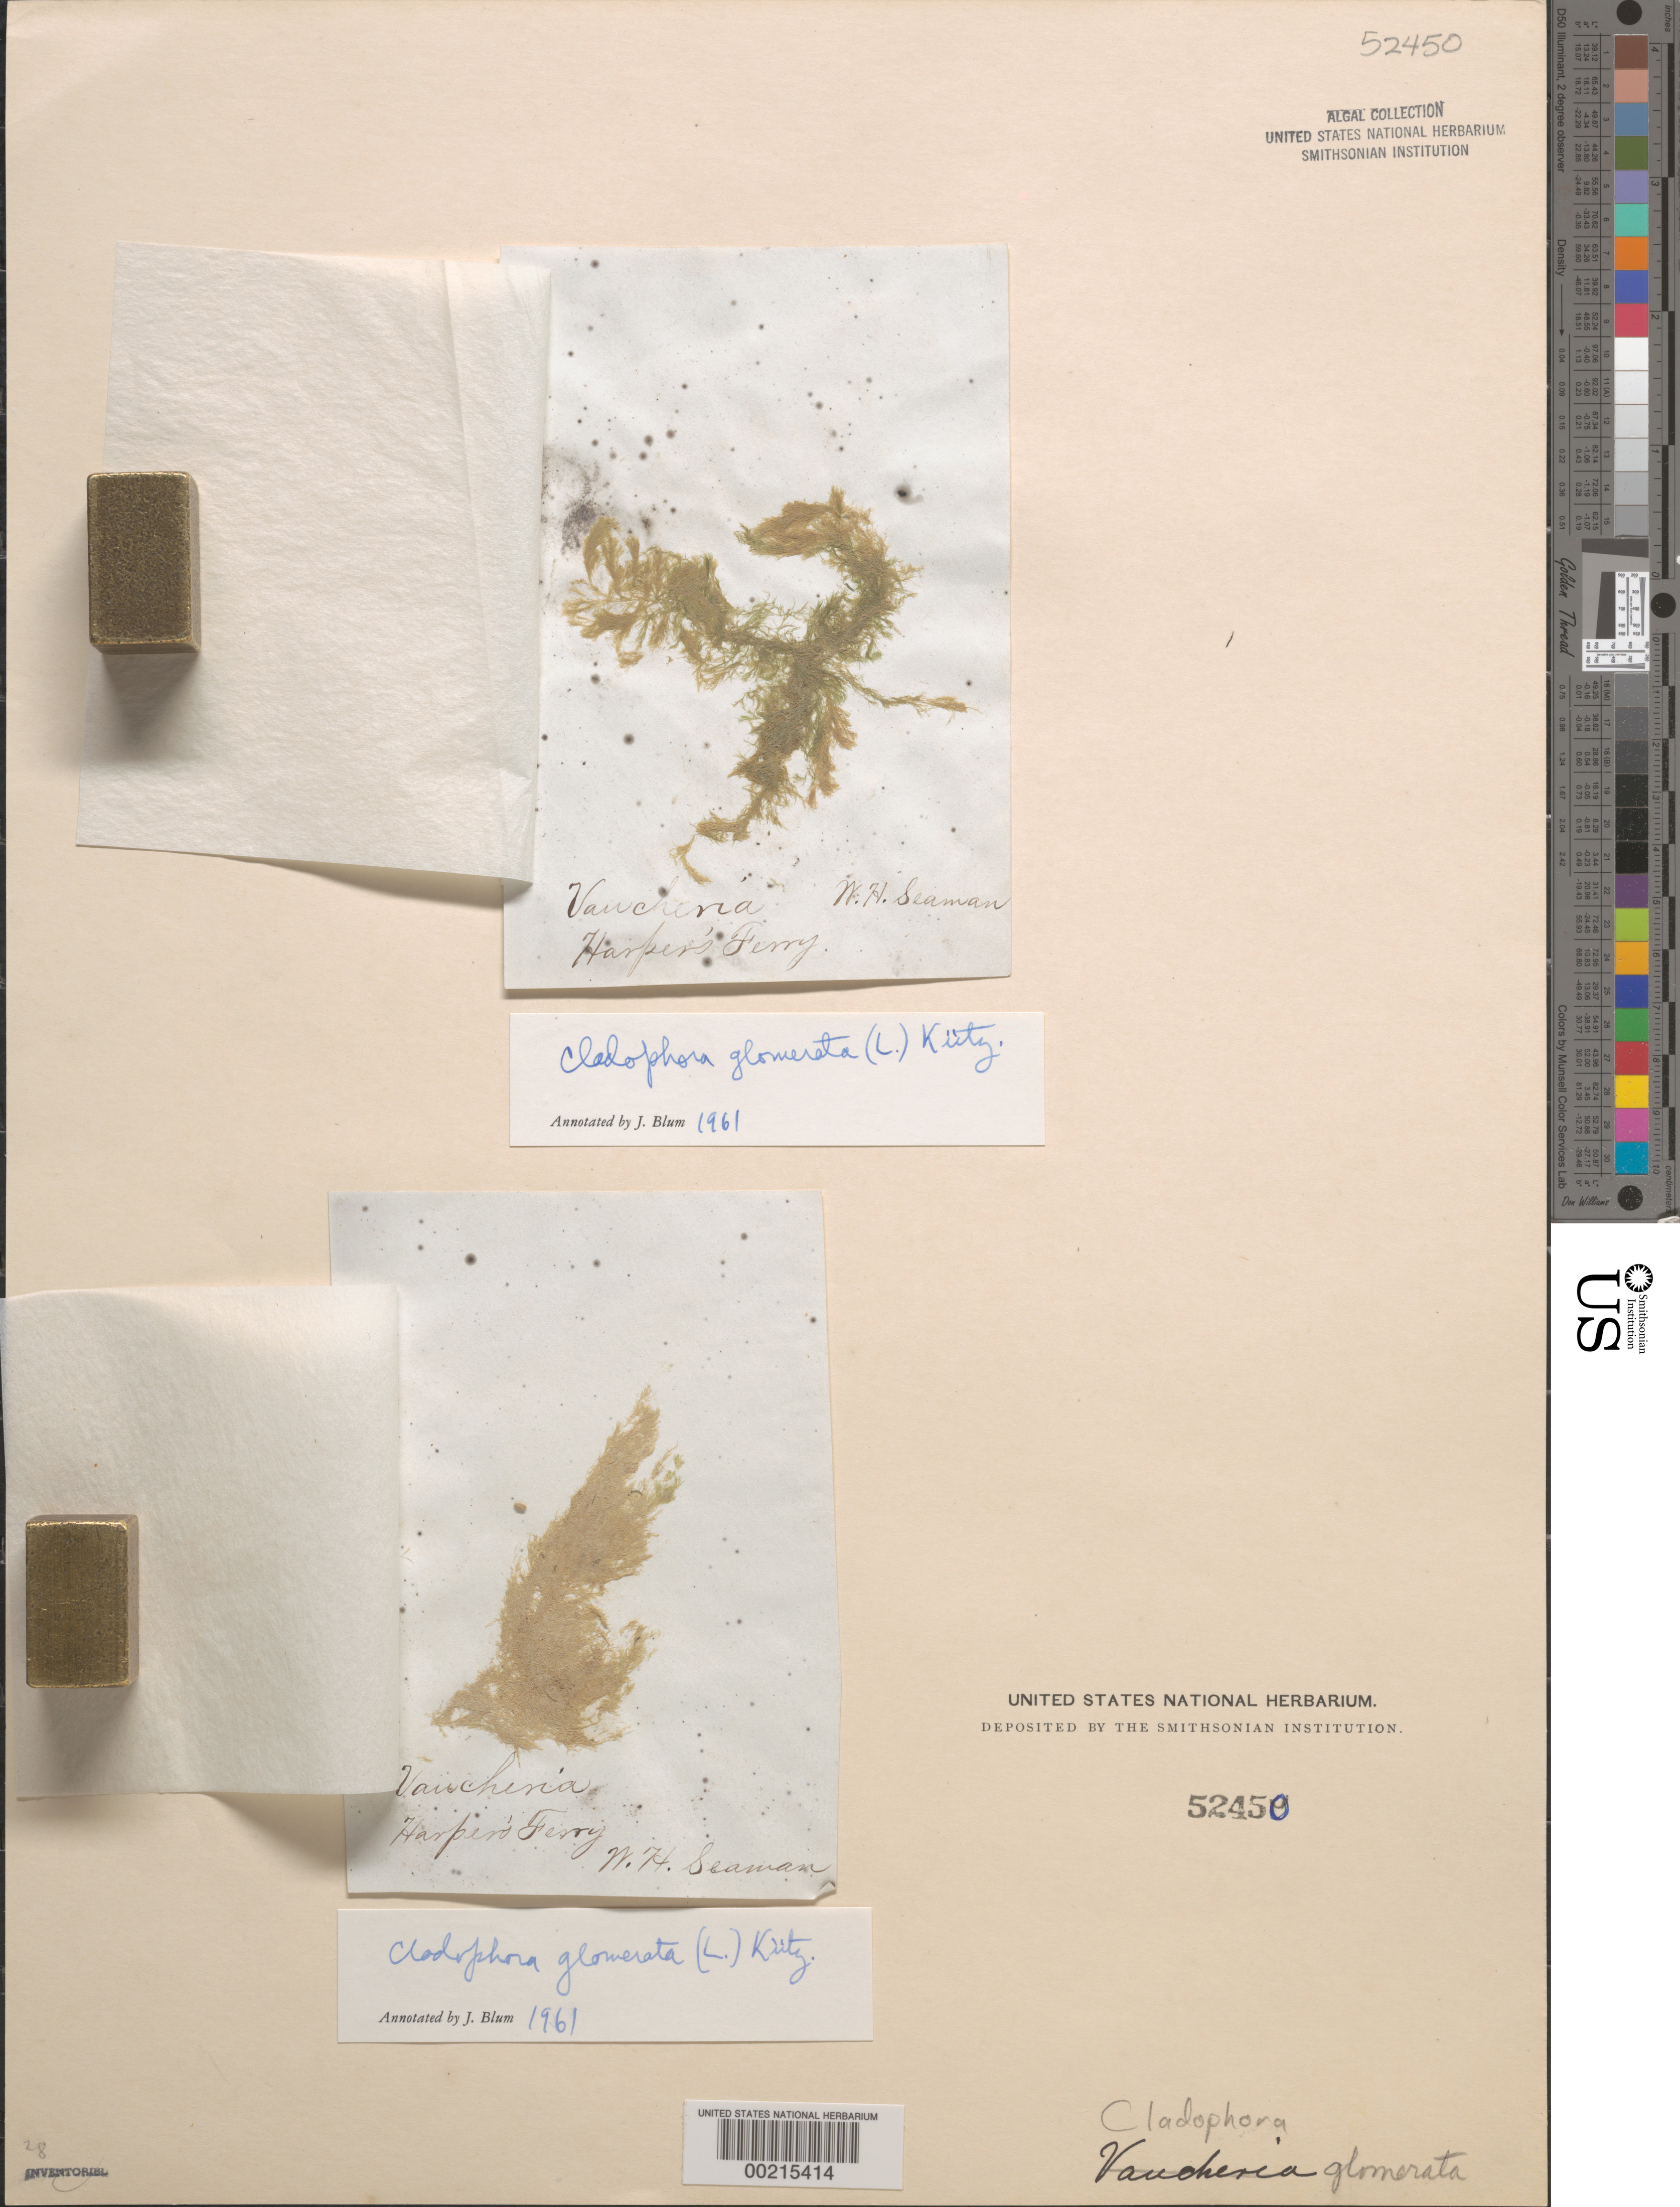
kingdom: Plantae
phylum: Chlorophyta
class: Ulvophyceae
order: Cladophorales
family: Cladophoraceae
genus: Cladophora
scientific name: Cladophora glomerata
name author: (L.) Kütz.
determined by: Blum, J. L.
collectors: W. Seaman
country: United States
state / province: West Virginia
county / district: Jefferson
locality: Harpers Ferry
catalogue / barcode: US 52450